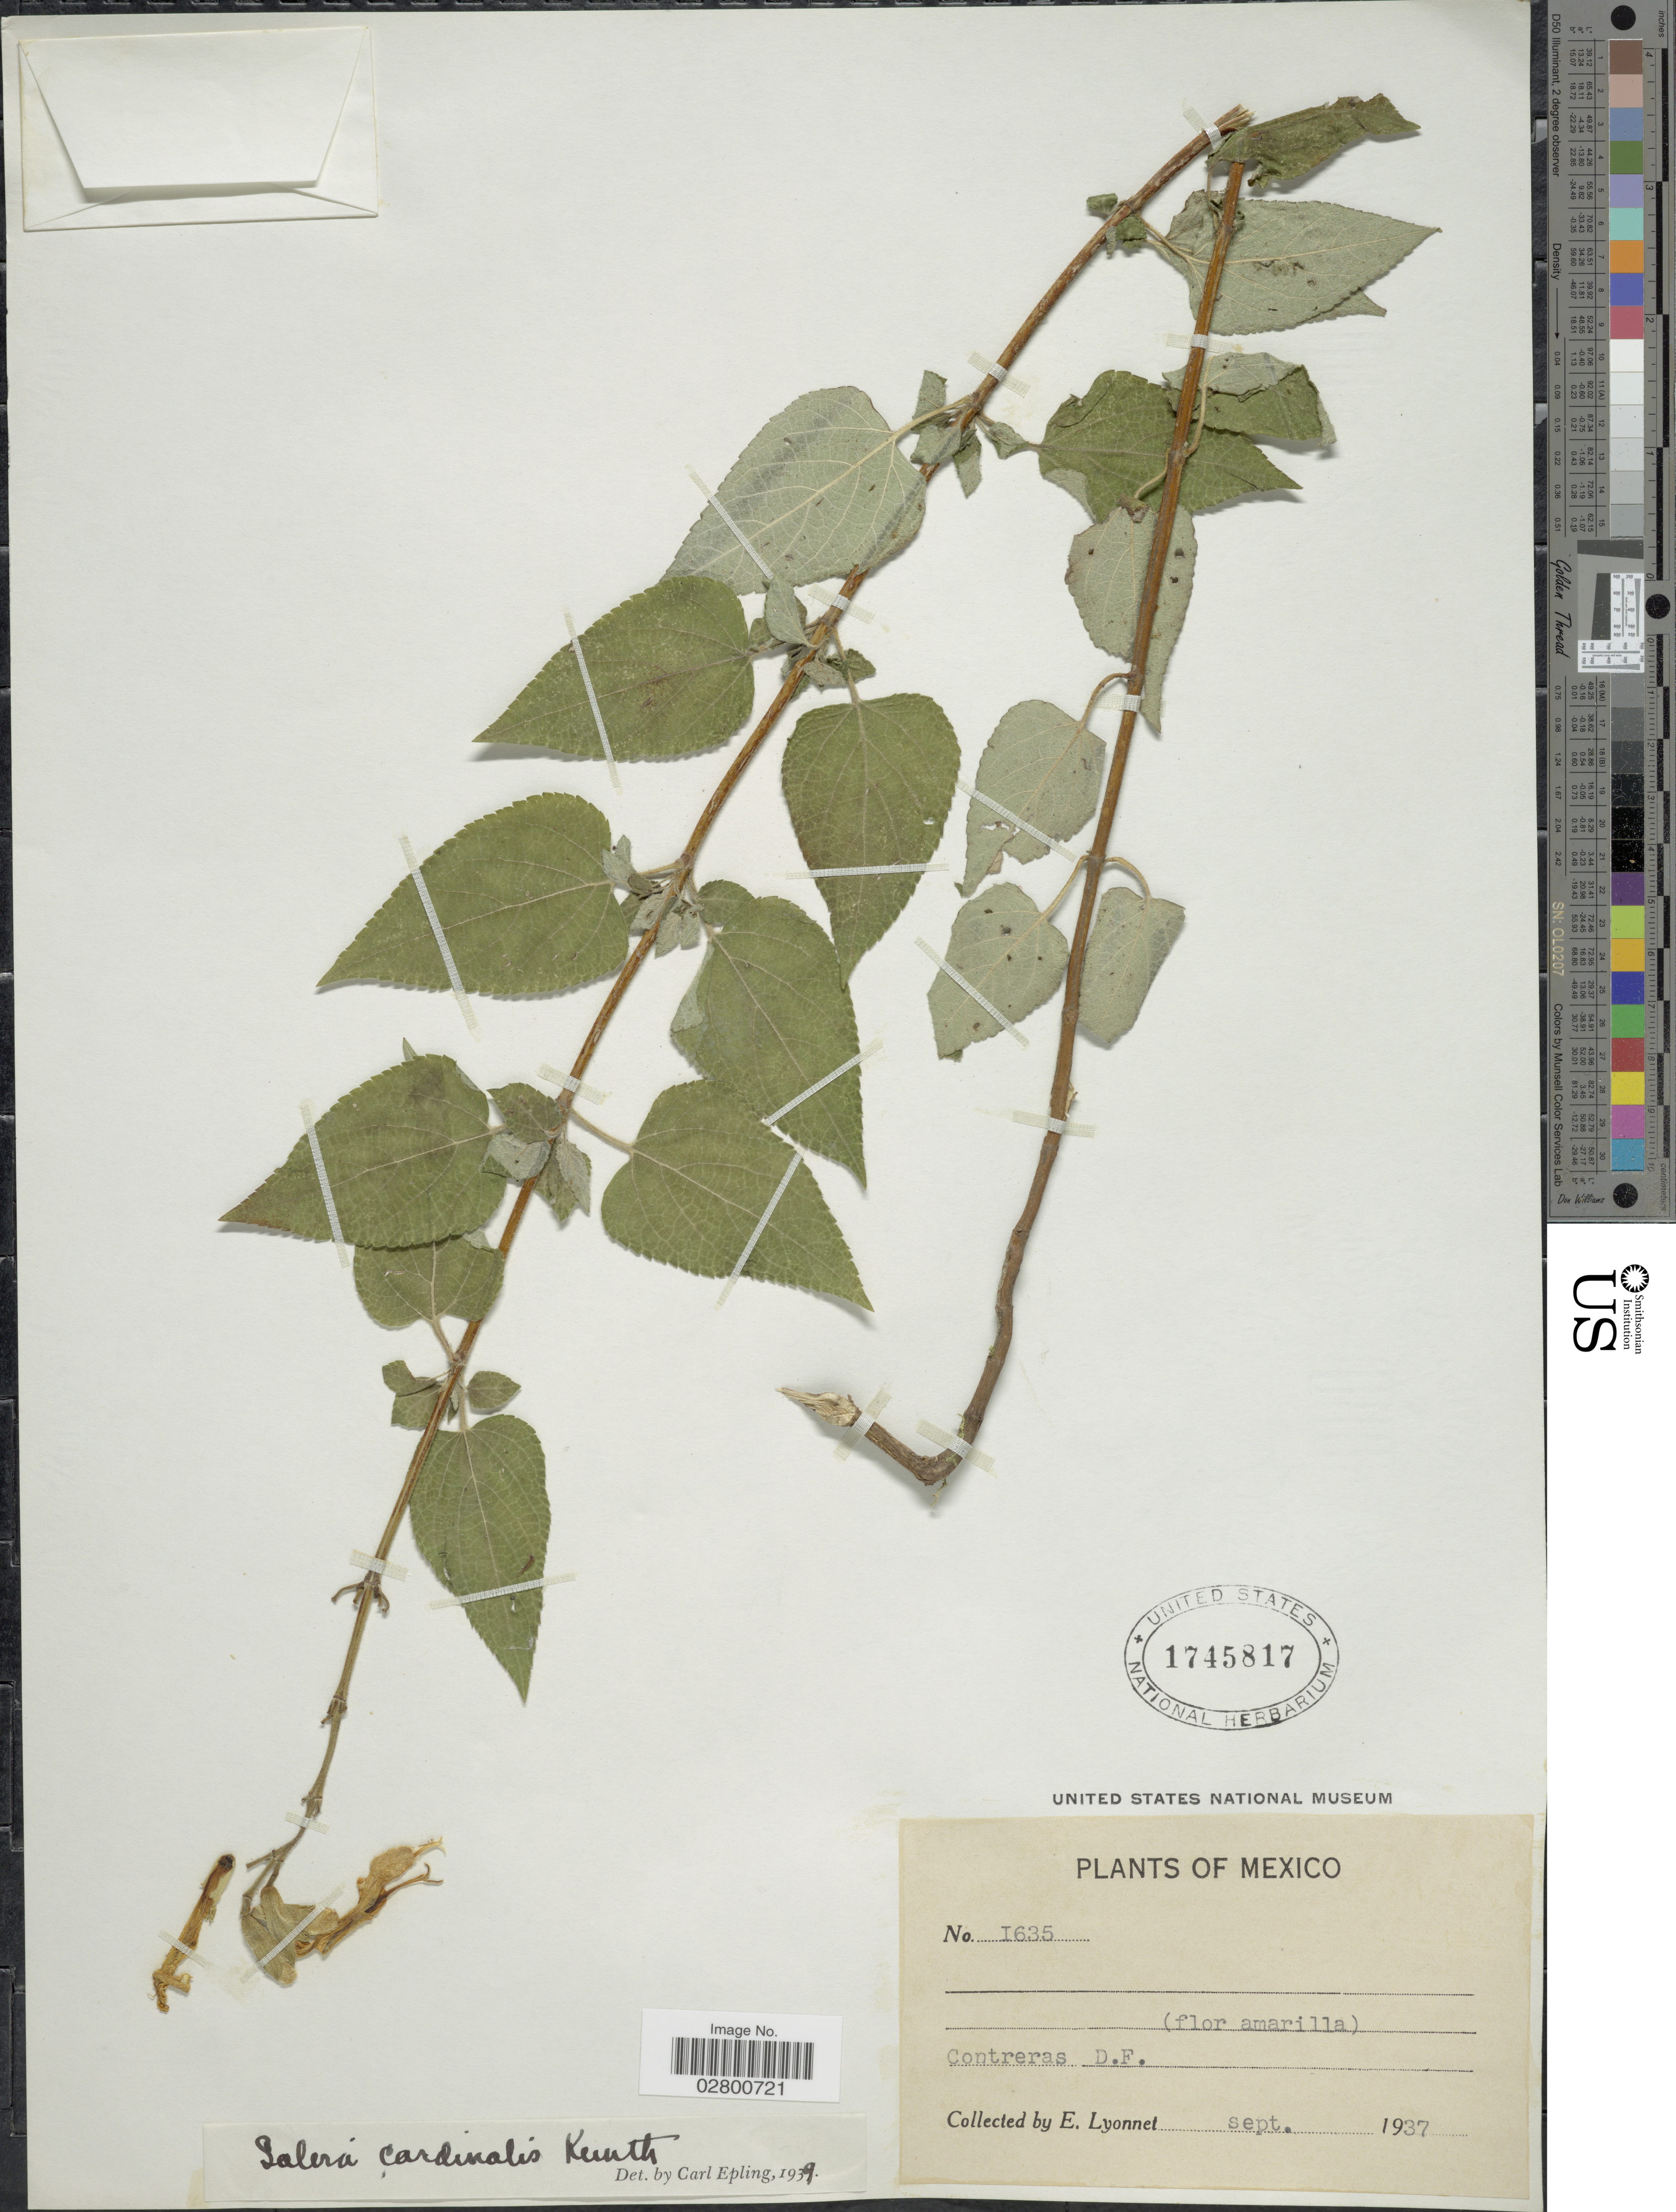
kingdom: Plantae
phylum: Tracheophyta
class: Magnoliopsida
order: Lamiales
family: Lamiaceae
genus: Salvia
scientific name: Salvia cardinalis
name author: Kunth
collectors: E. Lyonnet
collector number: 1635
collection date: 1937-09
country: Mexico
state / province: Distrito Federal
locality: Contreras, D.F.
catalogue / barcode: US 1745817